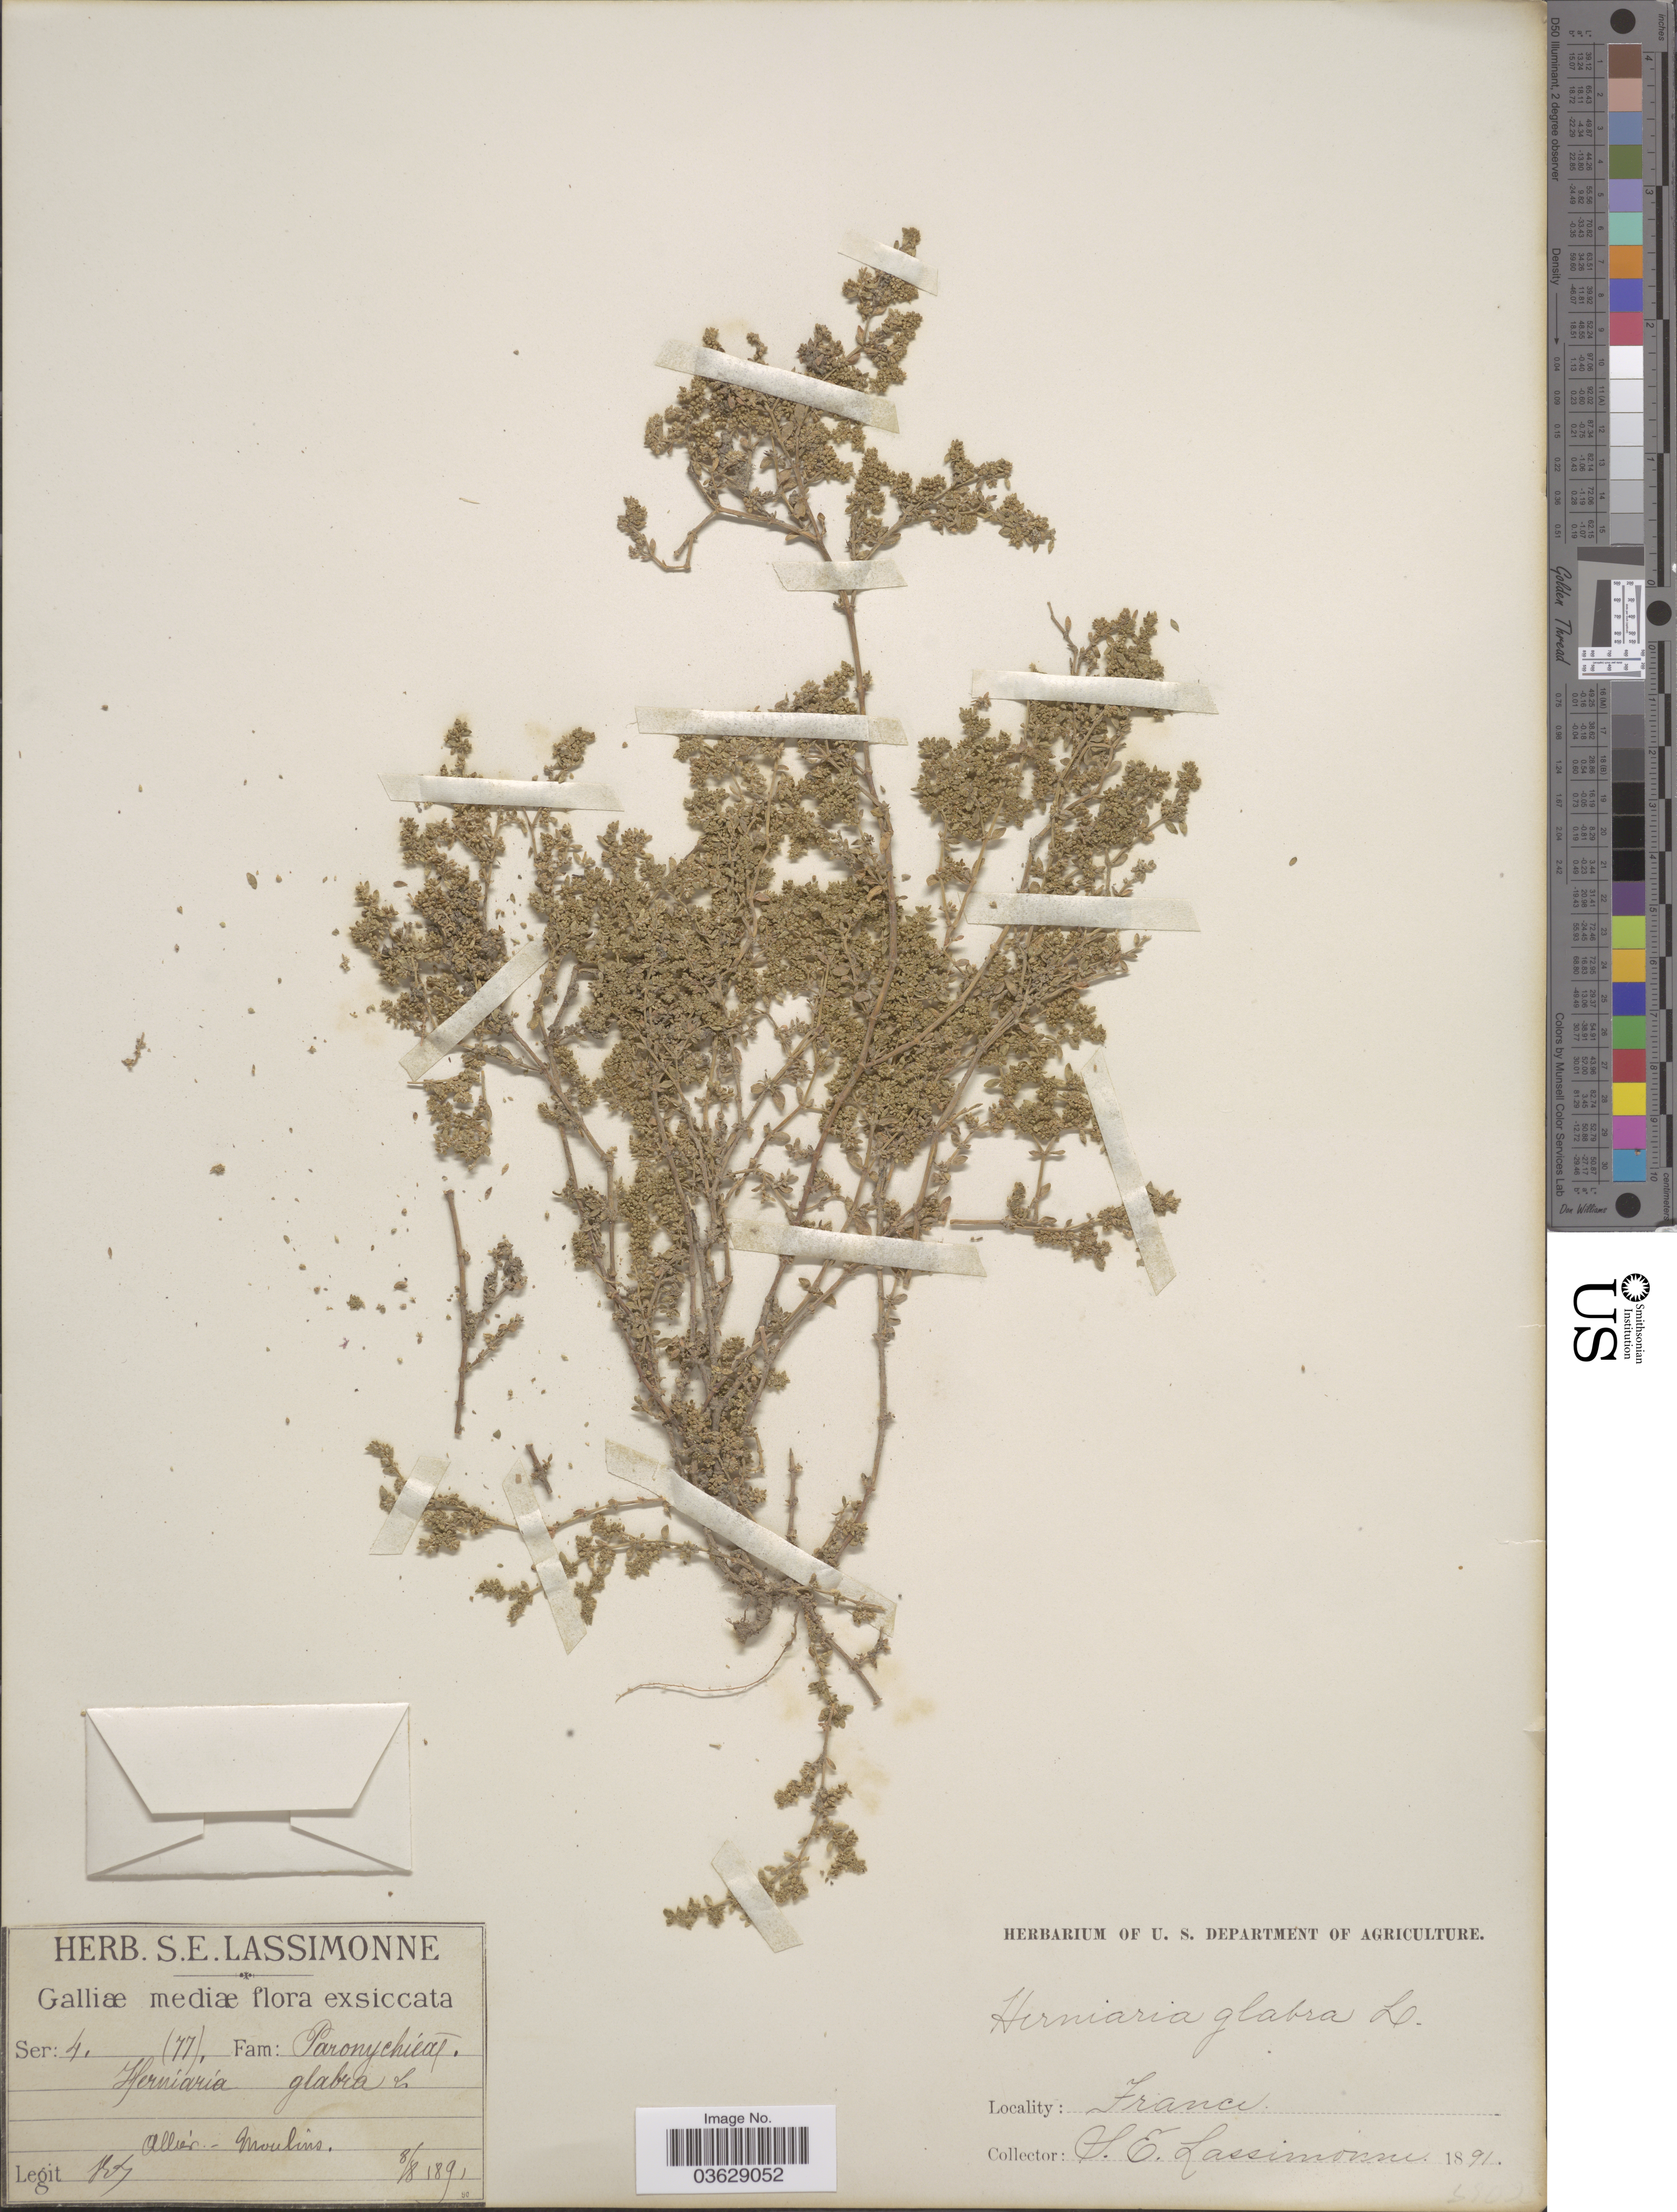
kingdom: Plantae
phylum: Tracheophyta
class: Magnoliopsida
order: Caryophyllales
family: Caryophyllaceae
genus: Herniaria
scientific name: Herniaria glabra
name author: L.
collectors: S. Lassimonne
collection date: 1891-08-08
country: France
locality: Galliæ mediæ. Allier-Moulins.